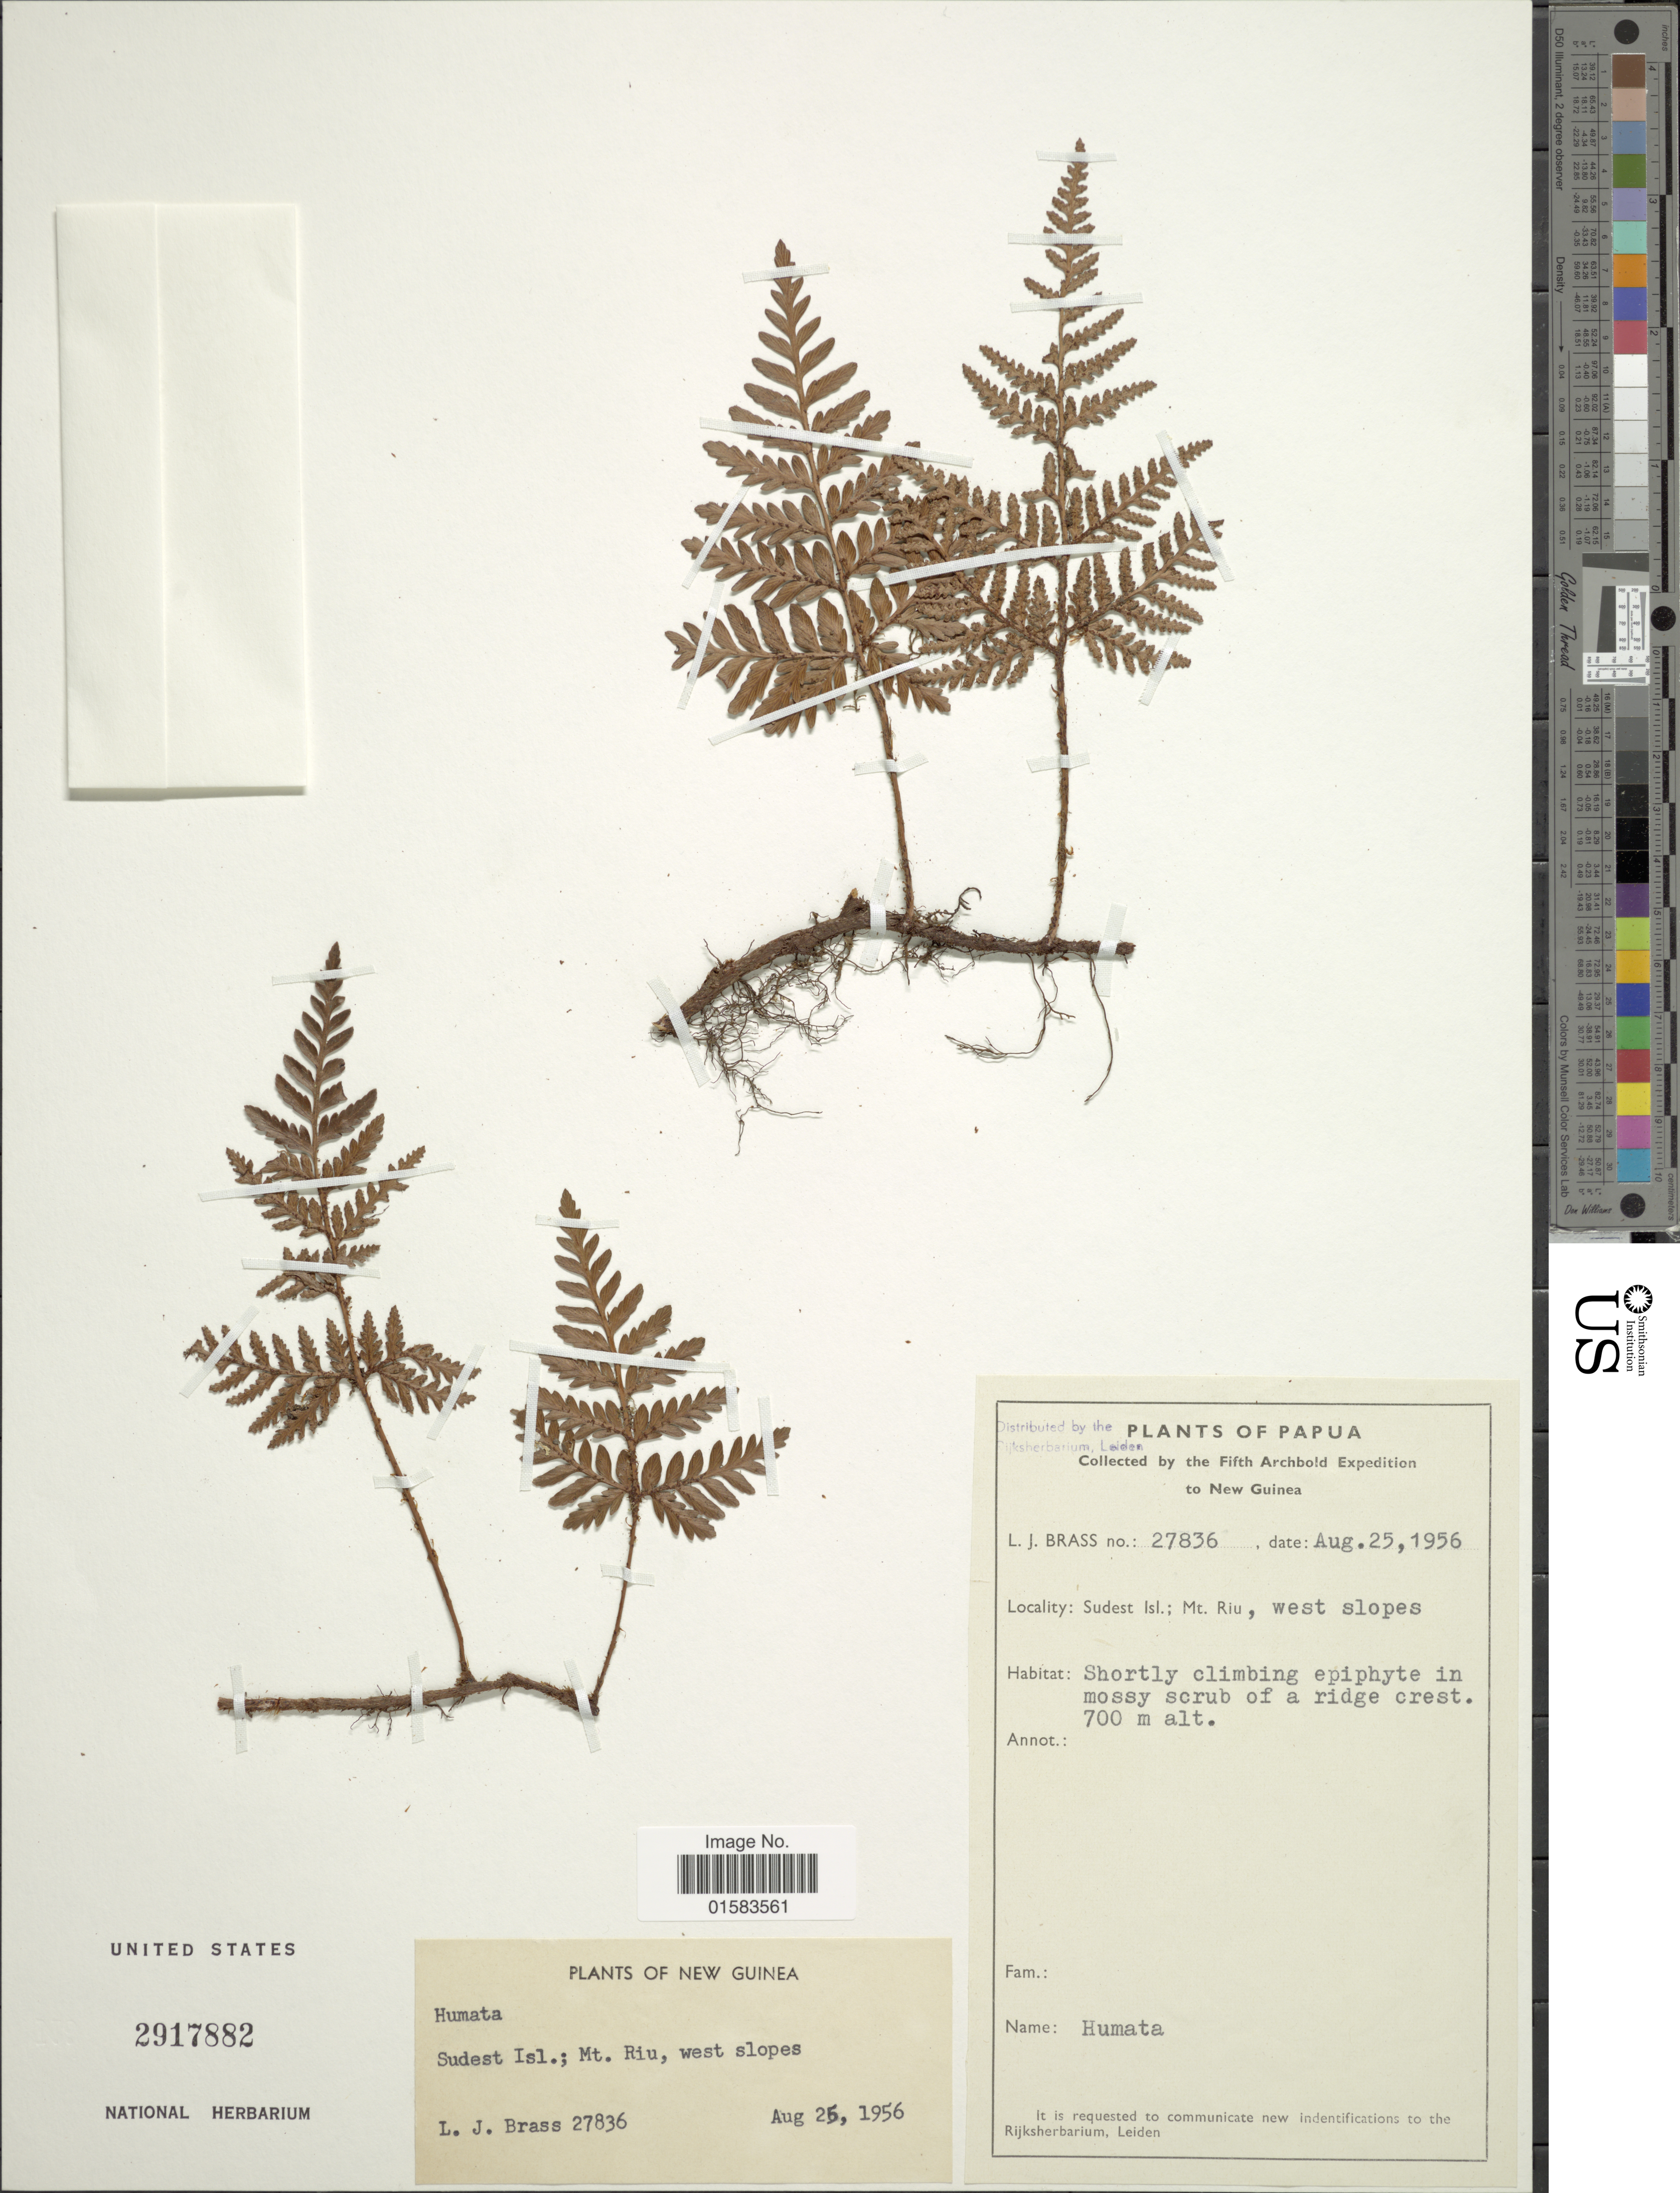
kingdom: Plantae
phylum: Tracheophyta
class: Polypodiopsida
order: Polypodiales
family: Davalliaceae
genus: Davallia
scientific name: Davallia sp.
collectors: L. J. Brass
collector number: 27836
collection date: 1956-08-25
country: Papua New Guinea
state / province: Milne Bay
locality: Sudest Isl., Mt. Riu, west slopes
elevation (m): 700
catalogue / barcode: US 2917882